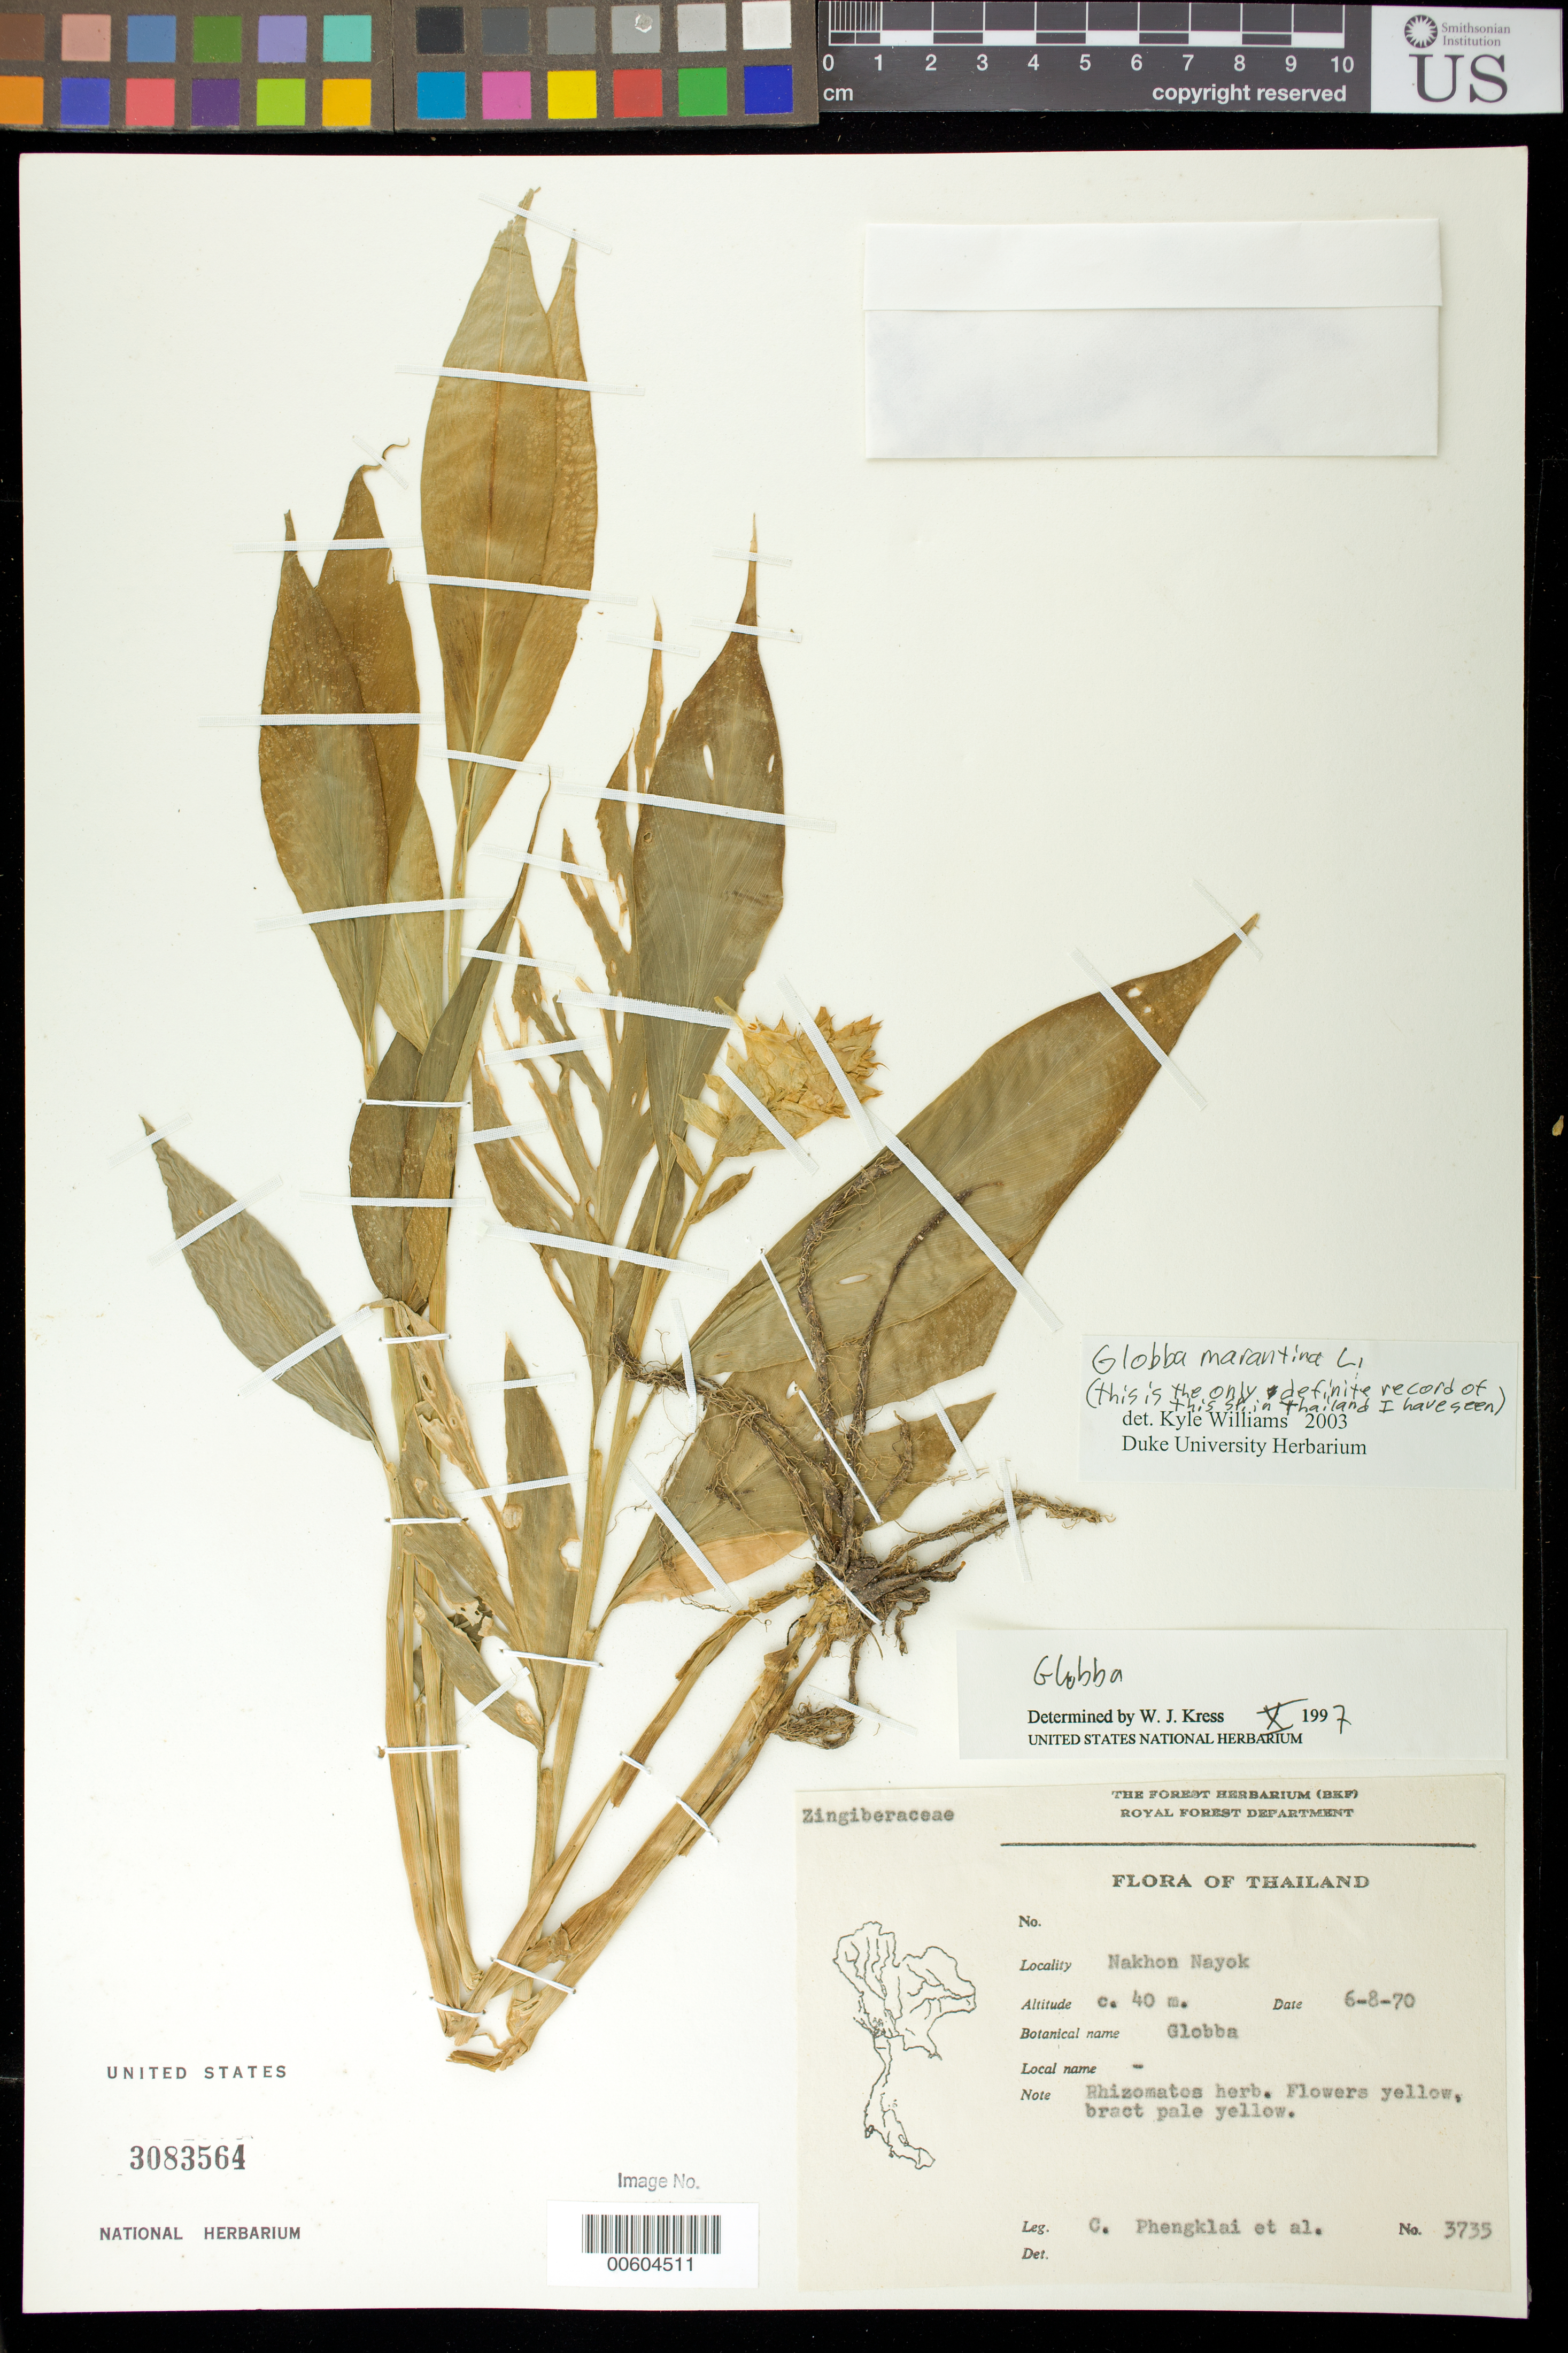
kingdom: Plantae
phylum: Tracheophyta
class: Liliopsida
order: Zingiberales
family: Zingiberaceae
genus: Globba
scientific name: Globba marantina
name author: L.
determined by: Williams, K. J.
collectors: C. Phengklai & et al.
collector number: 3735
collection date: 1970-08-06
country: Thailand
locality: Nakhon Nayok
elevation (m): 40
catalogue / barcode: US 3083564